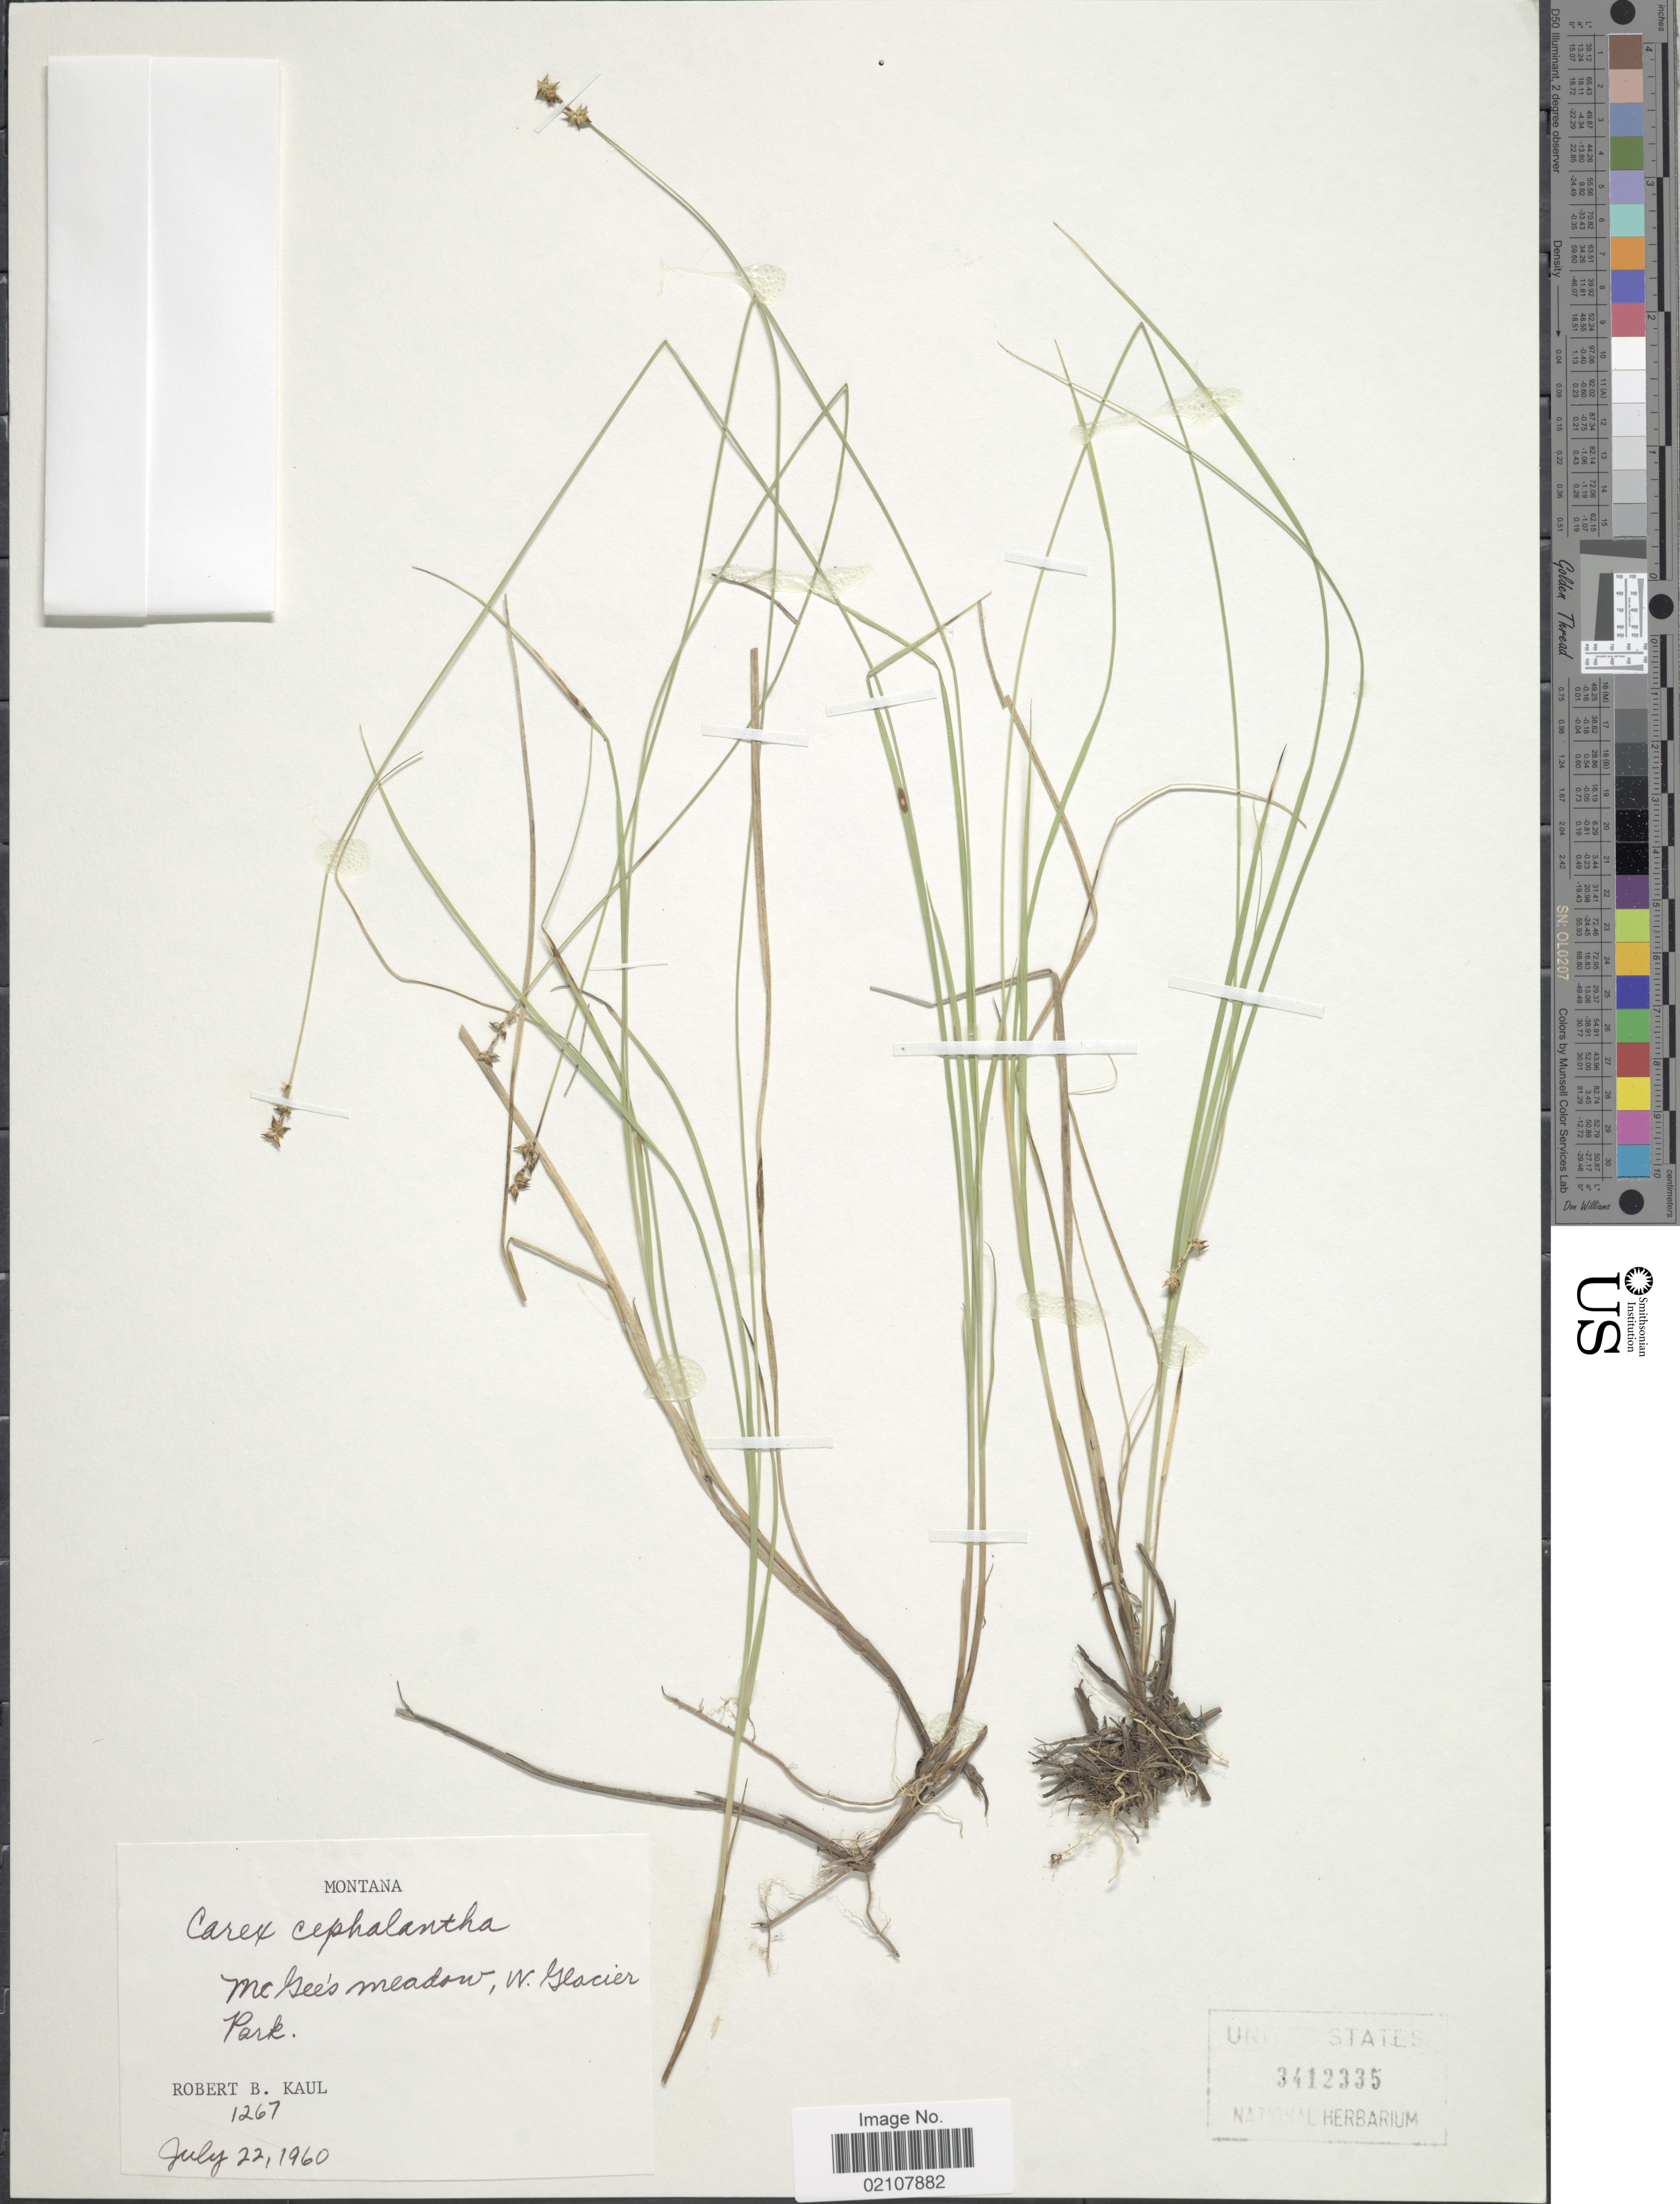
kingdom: Plantae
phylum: Tracheophyta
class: Liliopsida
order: Poales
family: Cyperaceae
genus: Carex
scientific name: Carex echinata subsp. echinata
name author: Murray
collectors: R. Kaul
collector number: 1267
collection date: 1960-07-22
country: United States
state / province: Montana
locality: Mc Gee's meadow, W. Glacier Park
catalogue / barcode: US 3412335